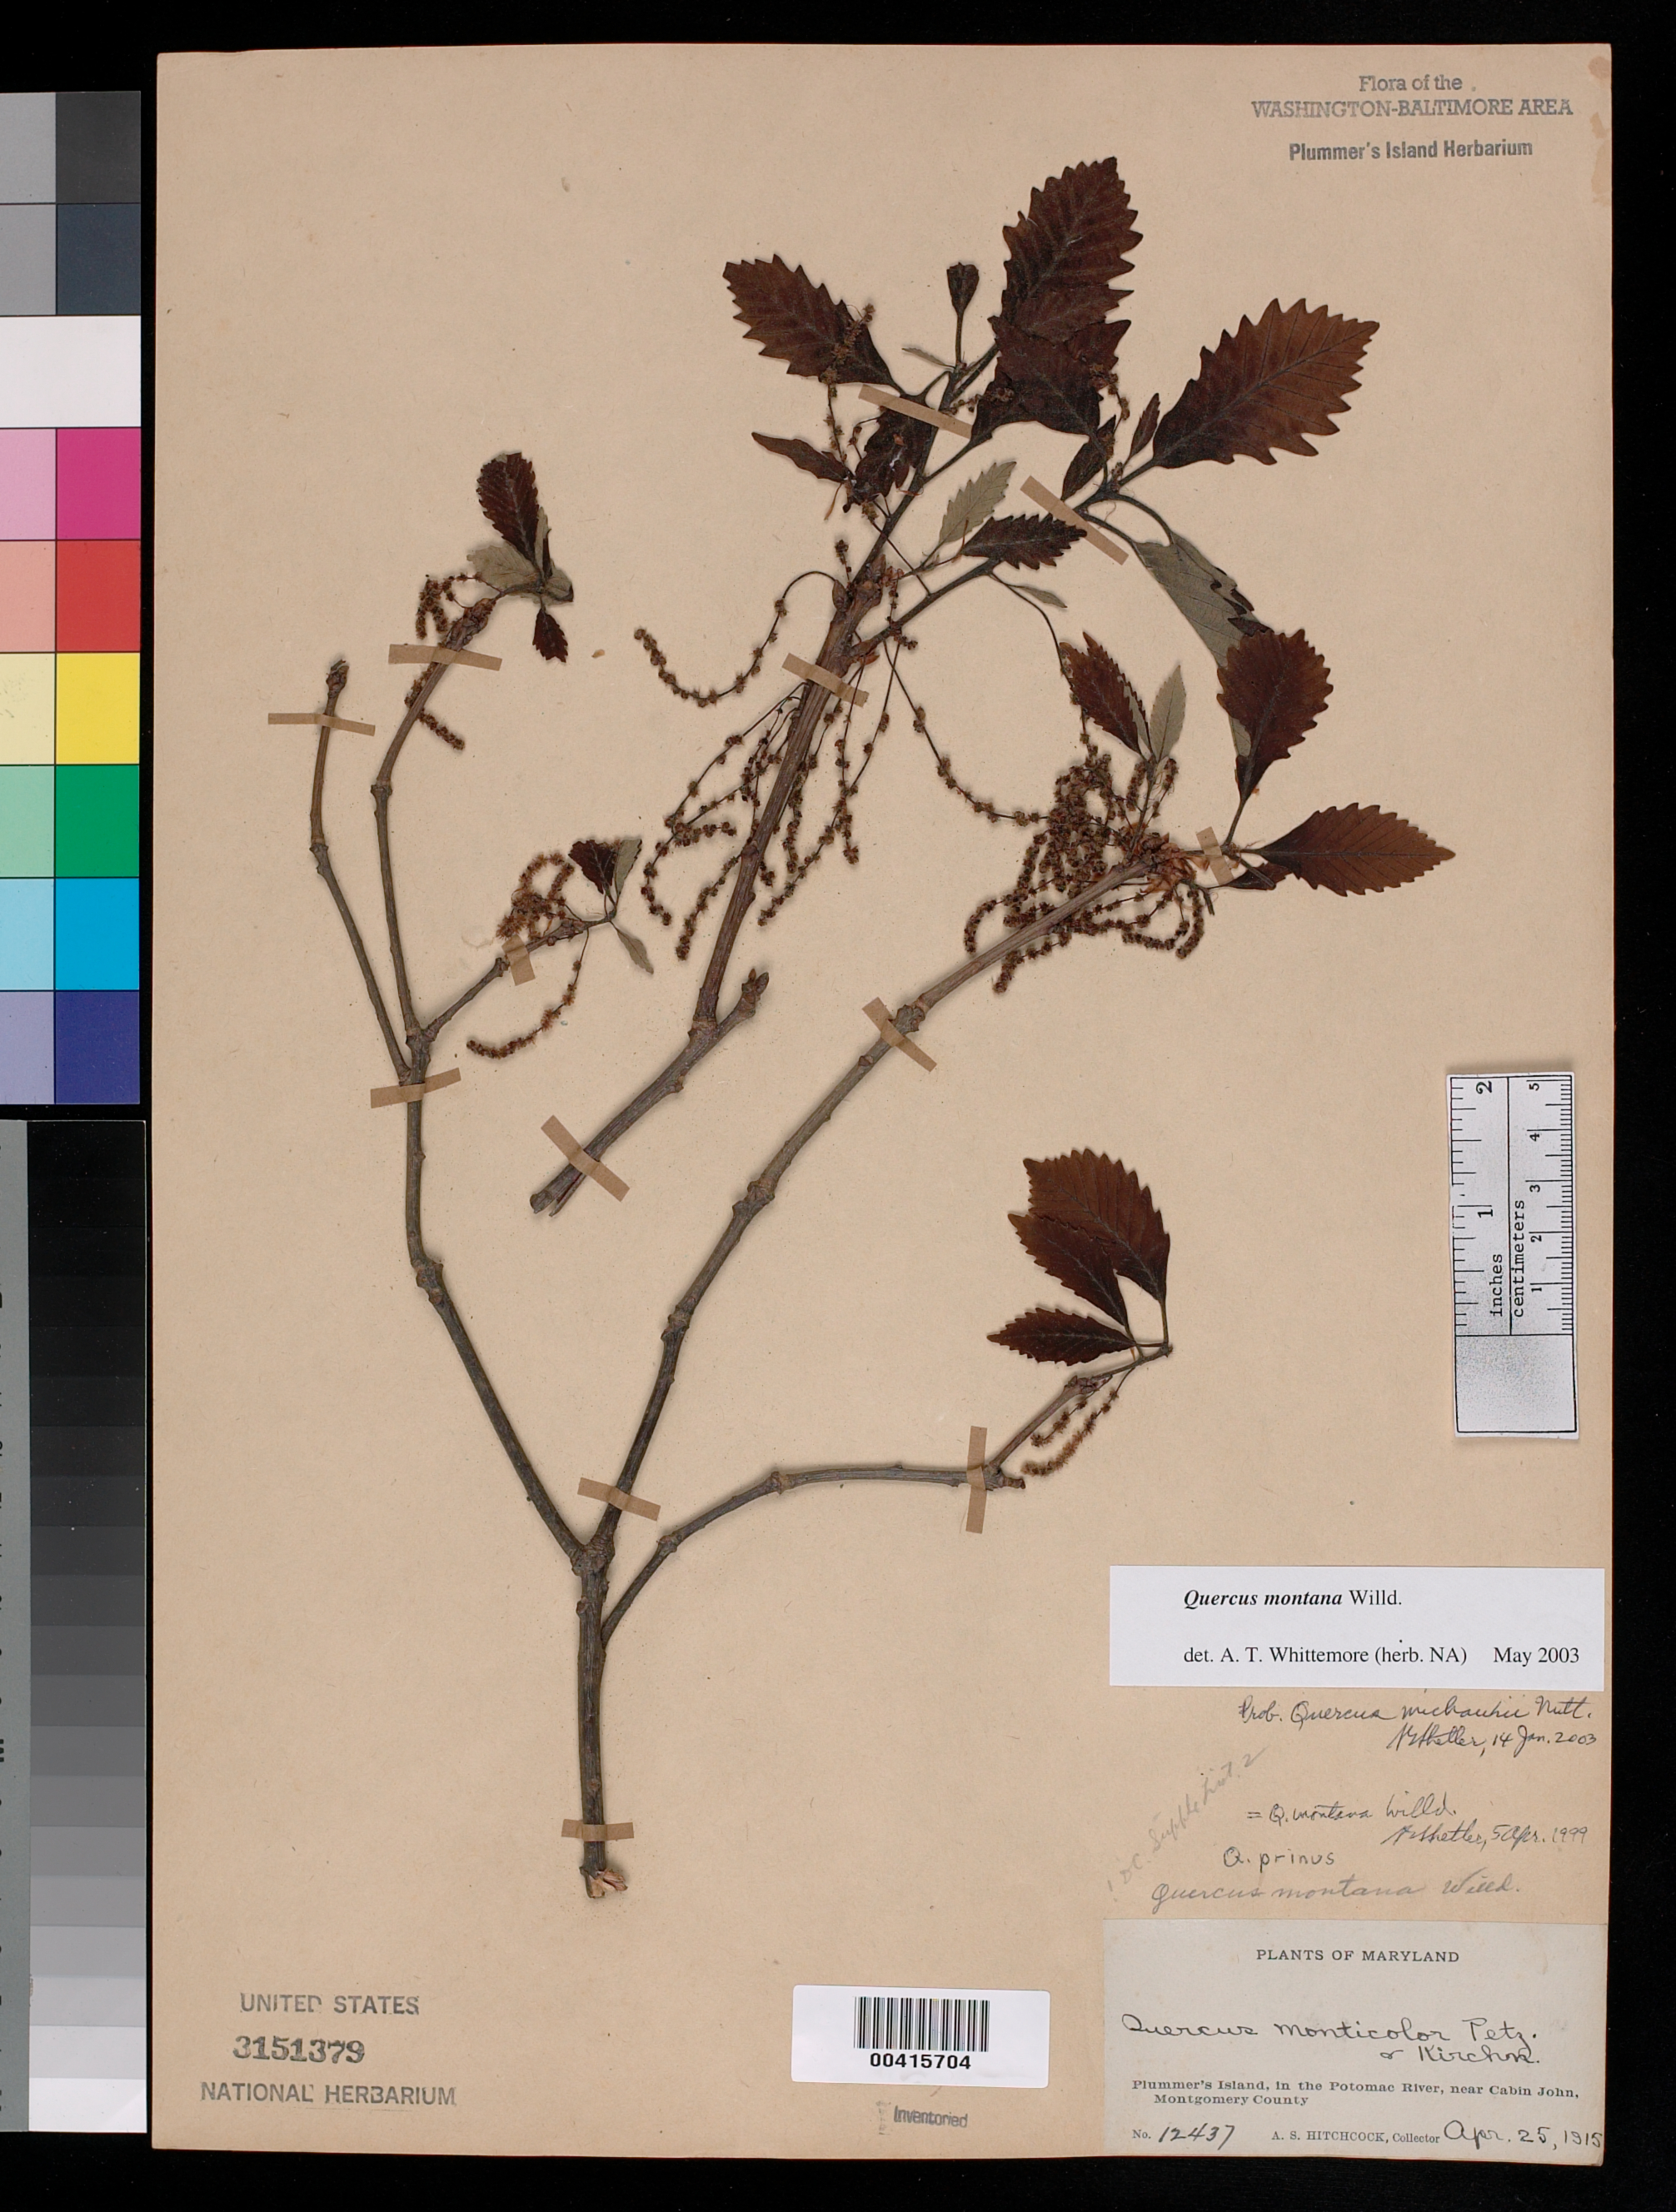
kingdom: Plantae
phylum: Tracheophyta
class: Magnoliopsida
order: Fagales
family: Fagaceae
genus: Quercus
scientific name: Quercus montana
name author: Willd.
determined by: Whittemore, A. T.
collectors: A. S. Hitchcock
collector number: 12437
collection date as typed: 25 Apr 1915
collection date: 1915-04-25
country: United States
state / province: Maryland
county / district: Montgomery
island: Plummers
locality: Plummer's Island Plummers Island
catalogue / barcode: US 3151379